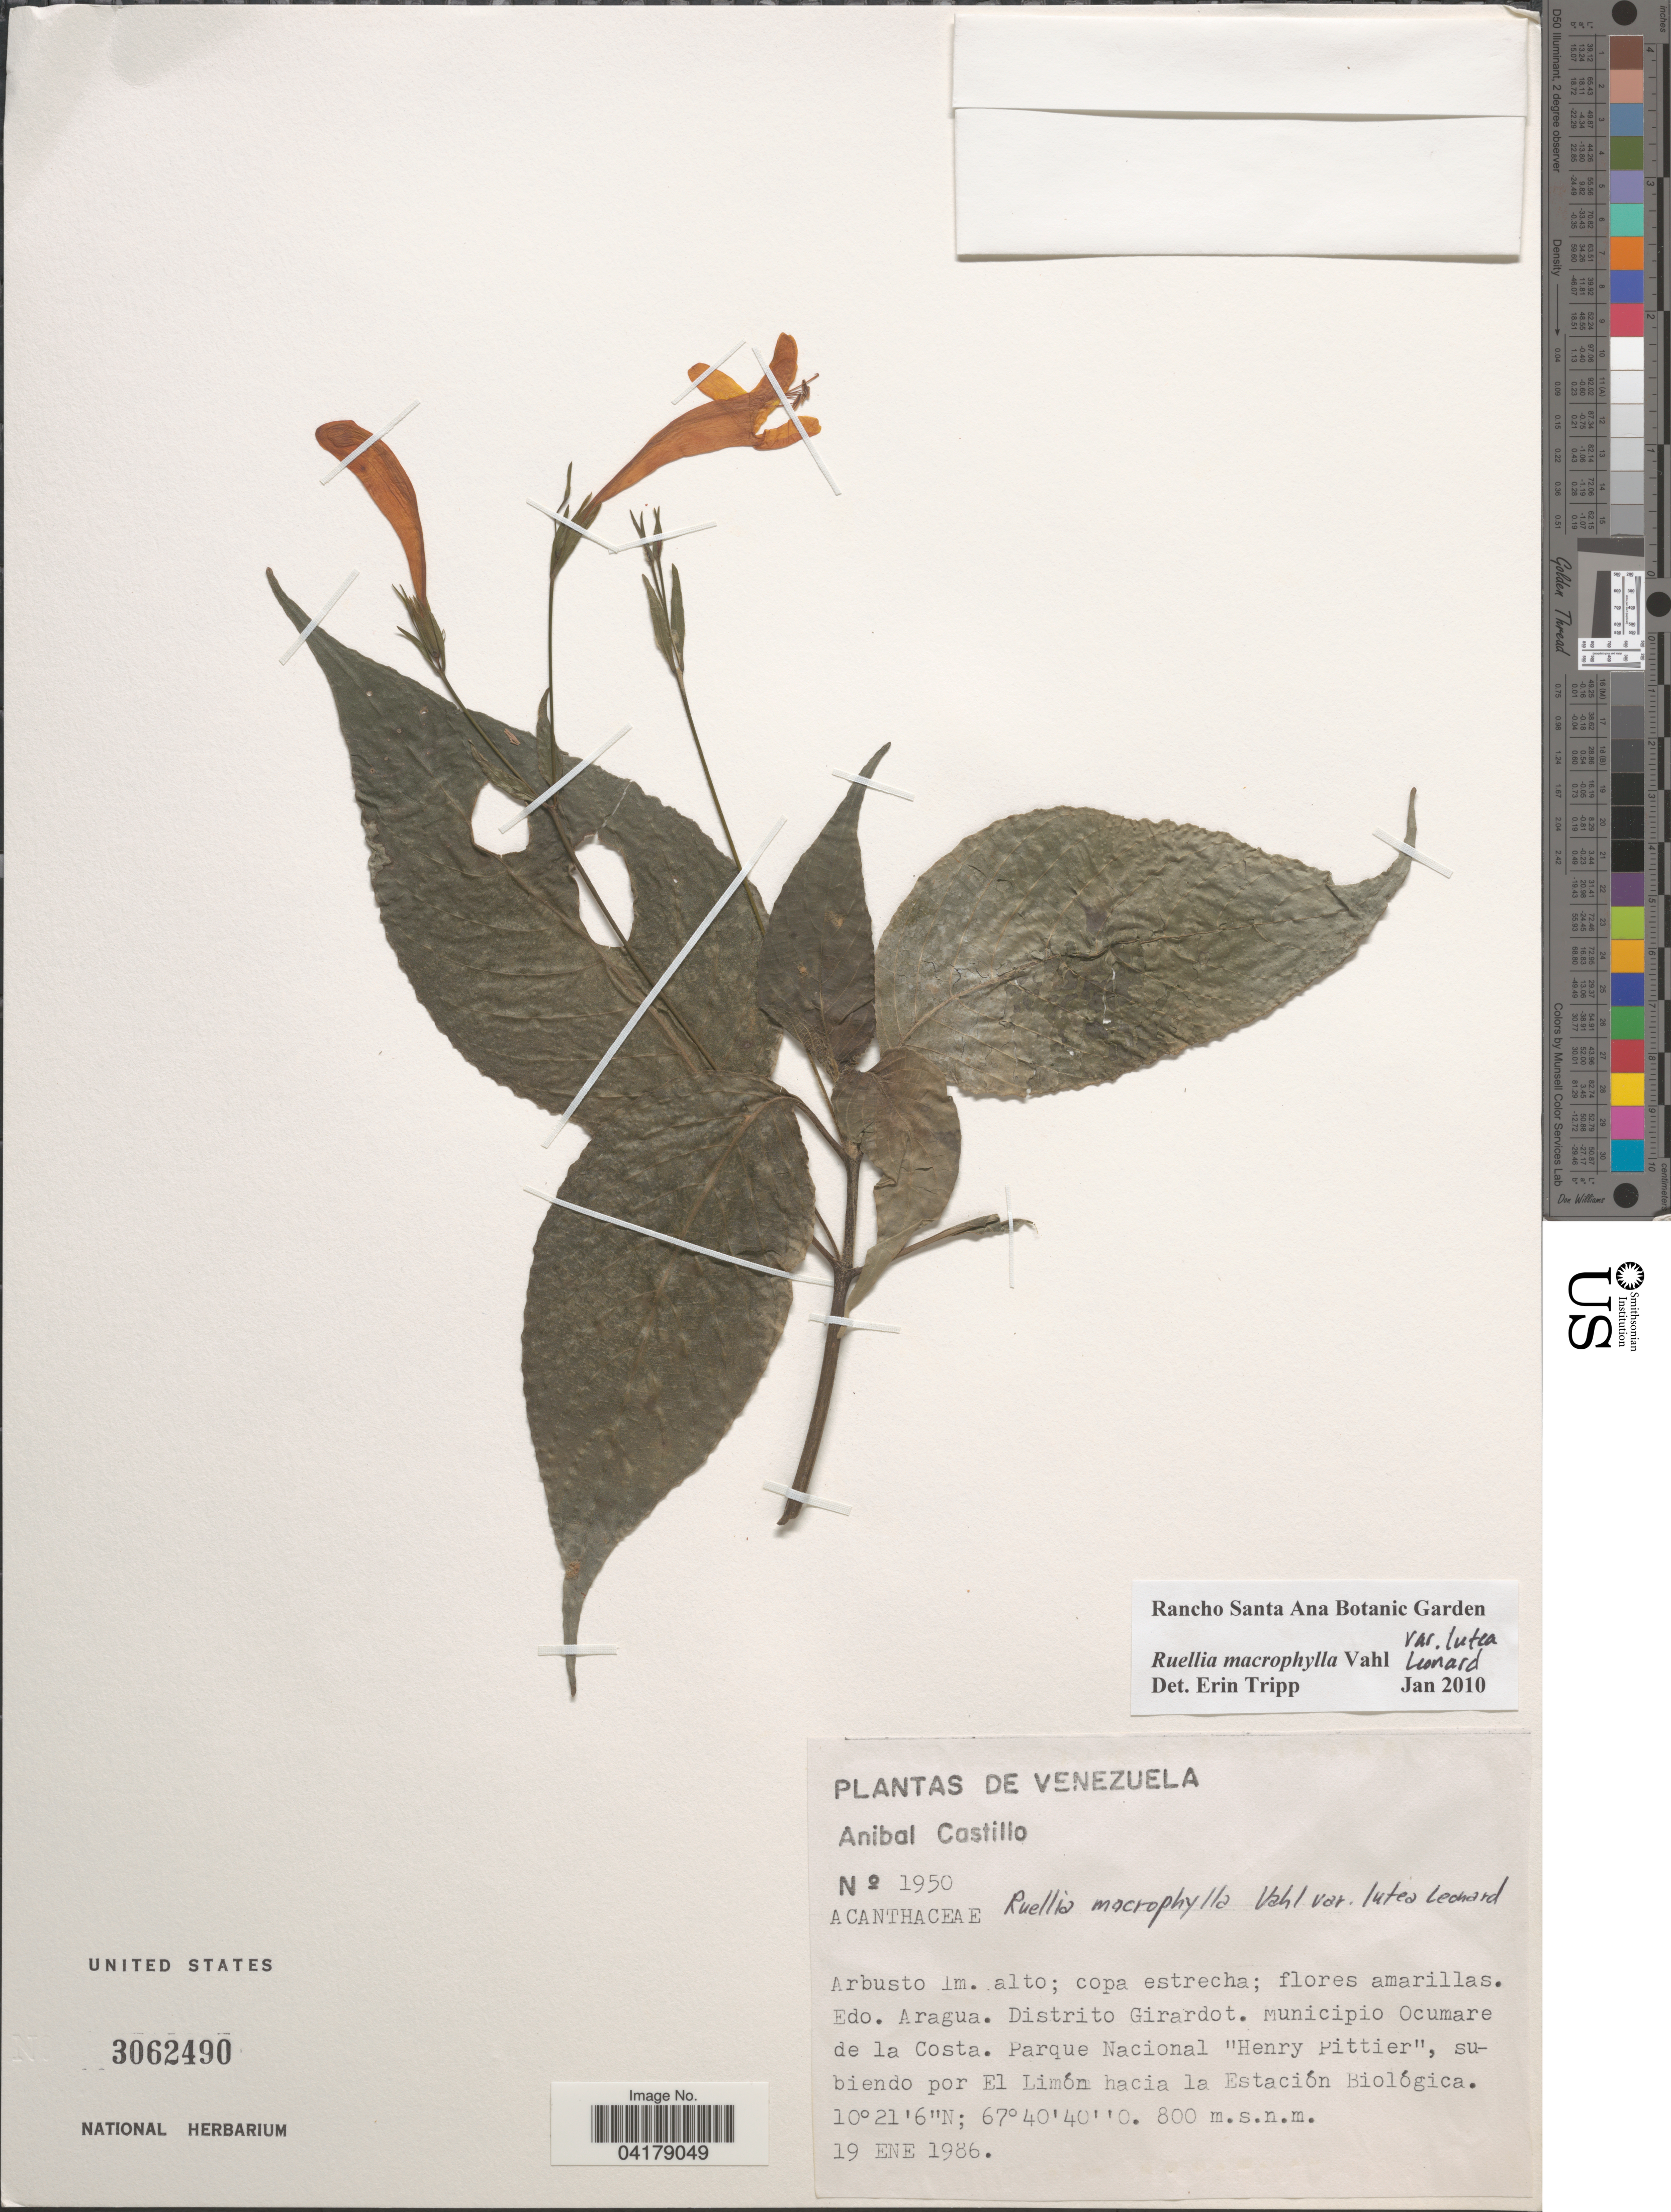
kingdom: Plantae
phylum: Tracheophyta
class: Magnoliopsida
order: Lamiales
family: Acanthaceae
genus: Ruellia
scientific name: Ruellia macrophylla var. lutea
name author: Leonard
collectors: A. Castillo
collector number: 1950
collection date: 1986-01-19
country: Venezuela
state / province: Aragua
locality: Distrito Girardot. Municipio Ocumare de la Costa. Parque Nacional "Henry Pittier", subiendo por El Limón hacia la Estación Biológica.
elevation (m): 800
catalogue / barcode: US 3062490